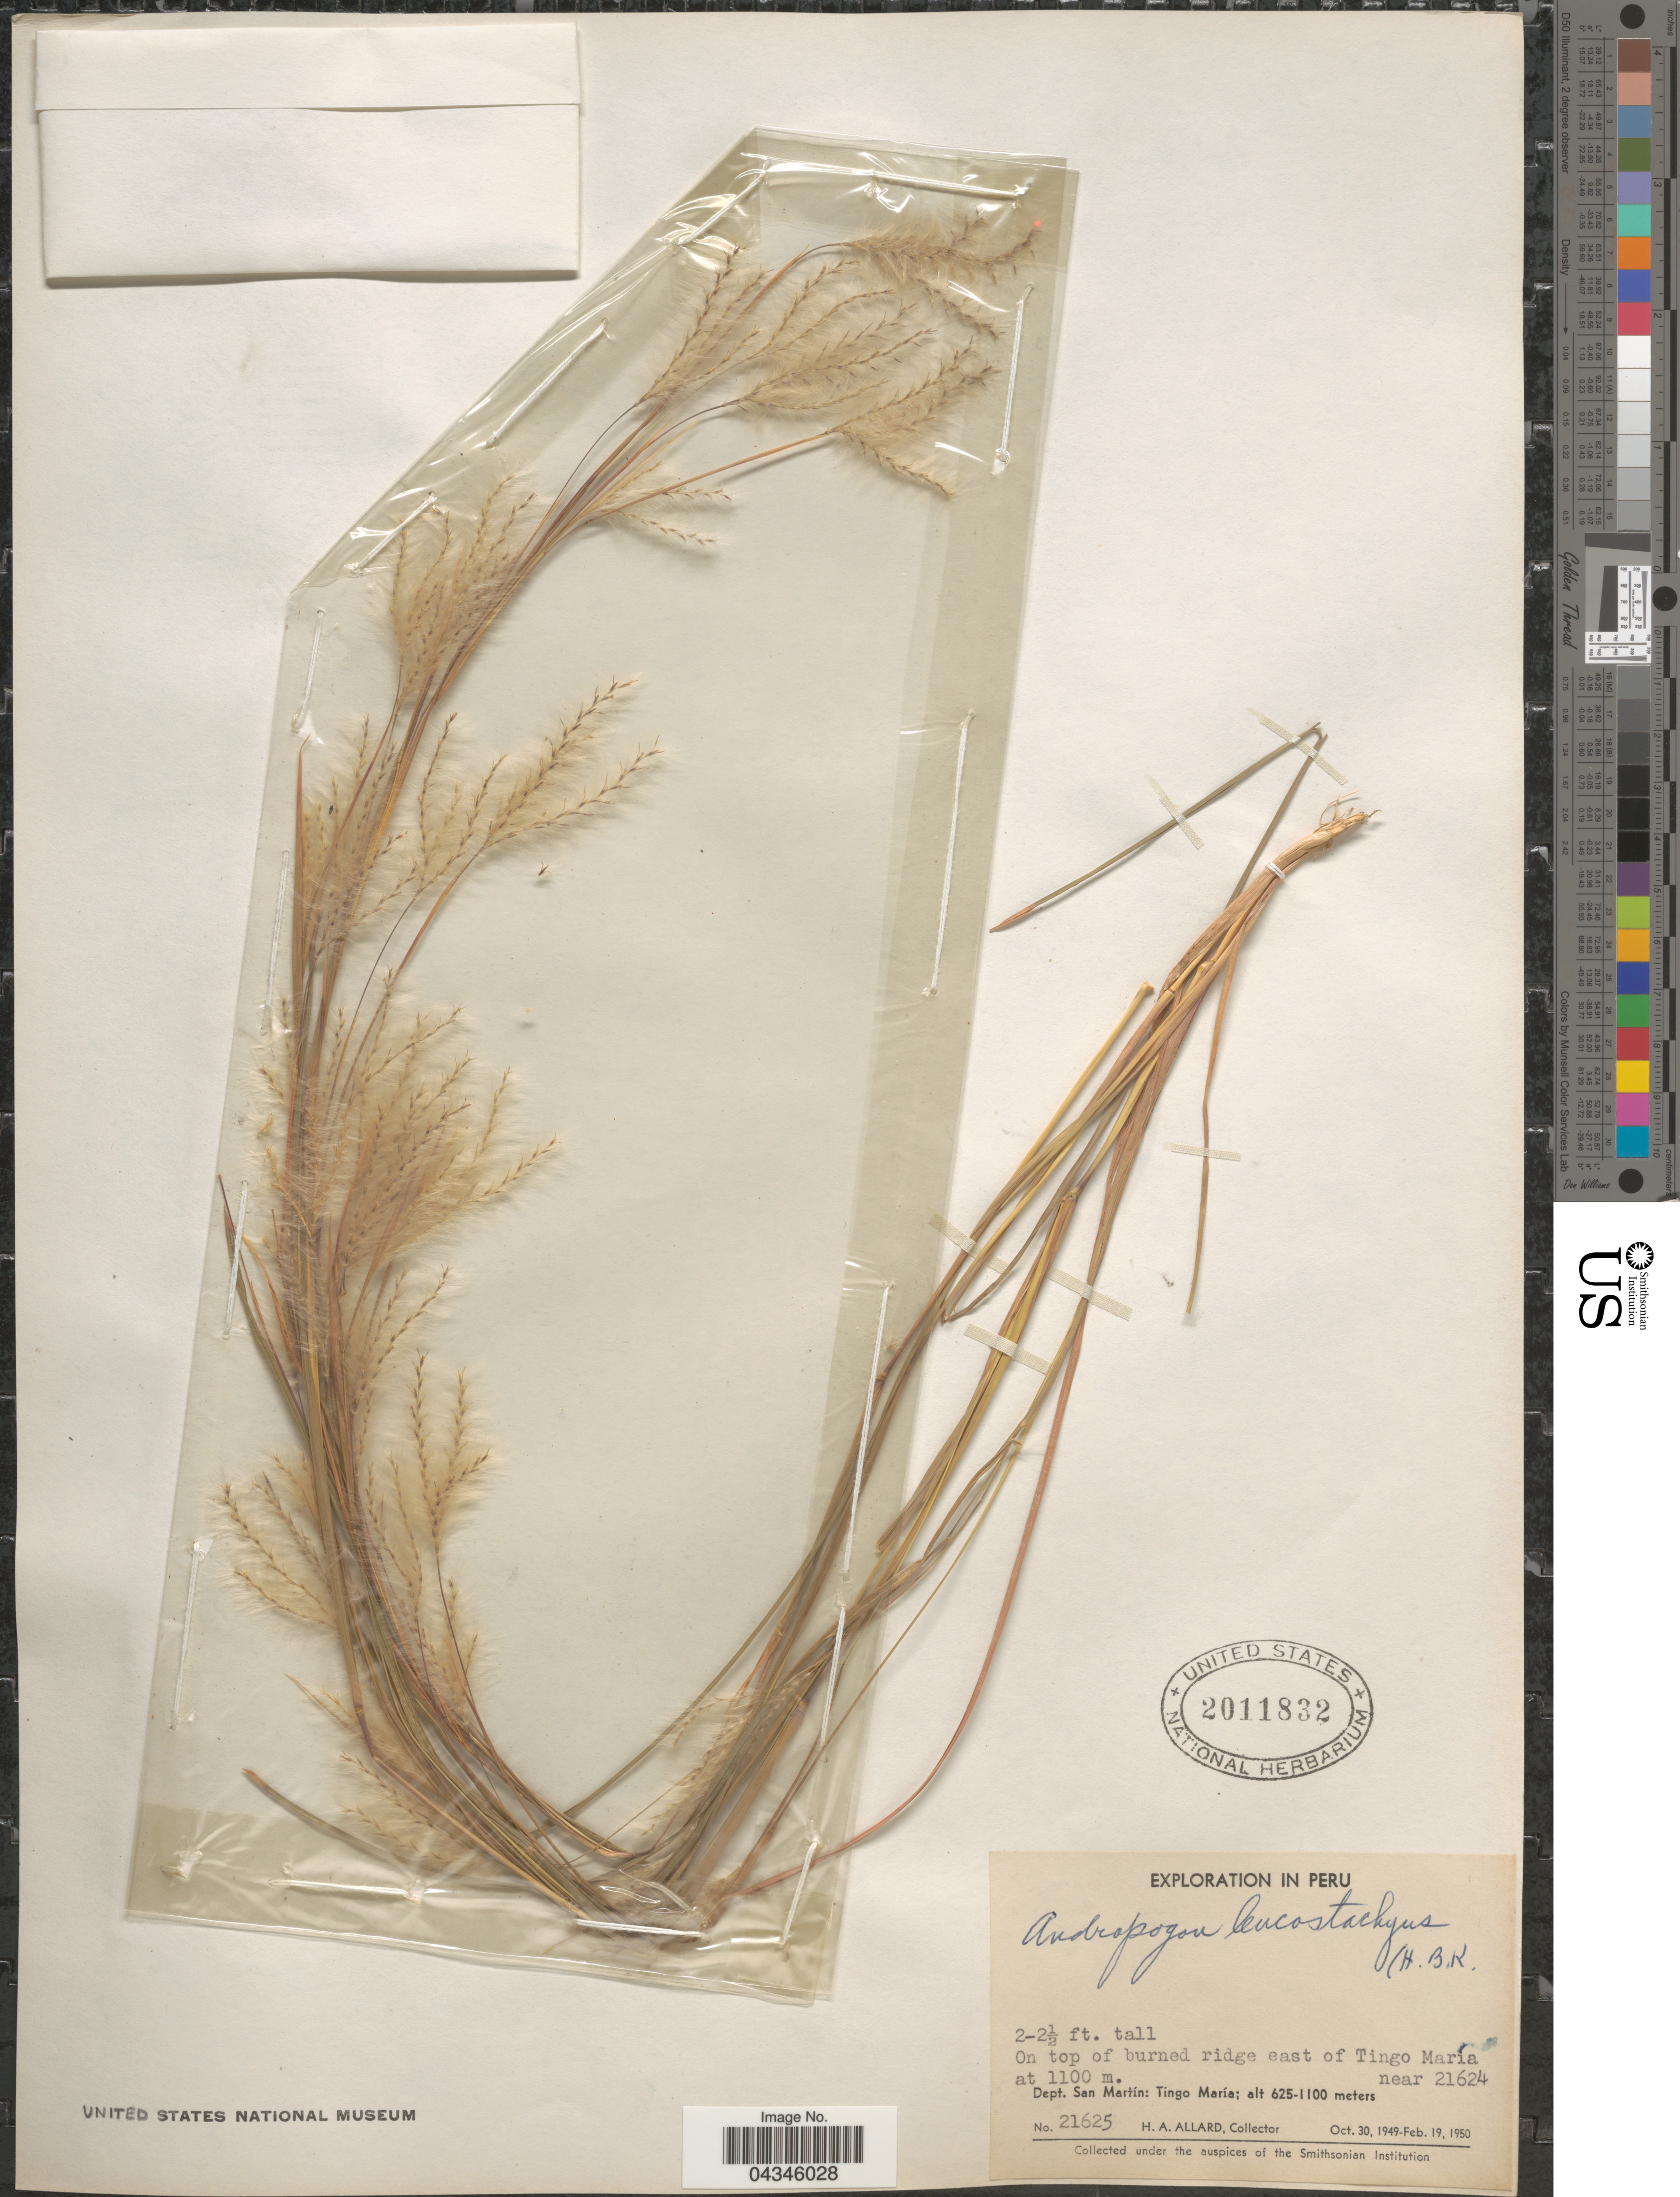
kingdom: Plantae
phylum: Tracheophyta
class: Liliopsida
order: Poales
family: Poaceae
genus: Andropogon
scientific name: Andropogon leucostachyus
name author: Kunth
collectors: H. A. Allard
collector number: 21625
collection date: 1949-10-30/1950-02-19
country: Peru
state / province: San Martín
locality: Exploration in Peru. On top of burned ridge east of Tingo María near 21624. Dept. San Martin: Tingo María.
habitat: on top of burned ridge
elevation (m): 625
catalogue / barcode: US 2011832